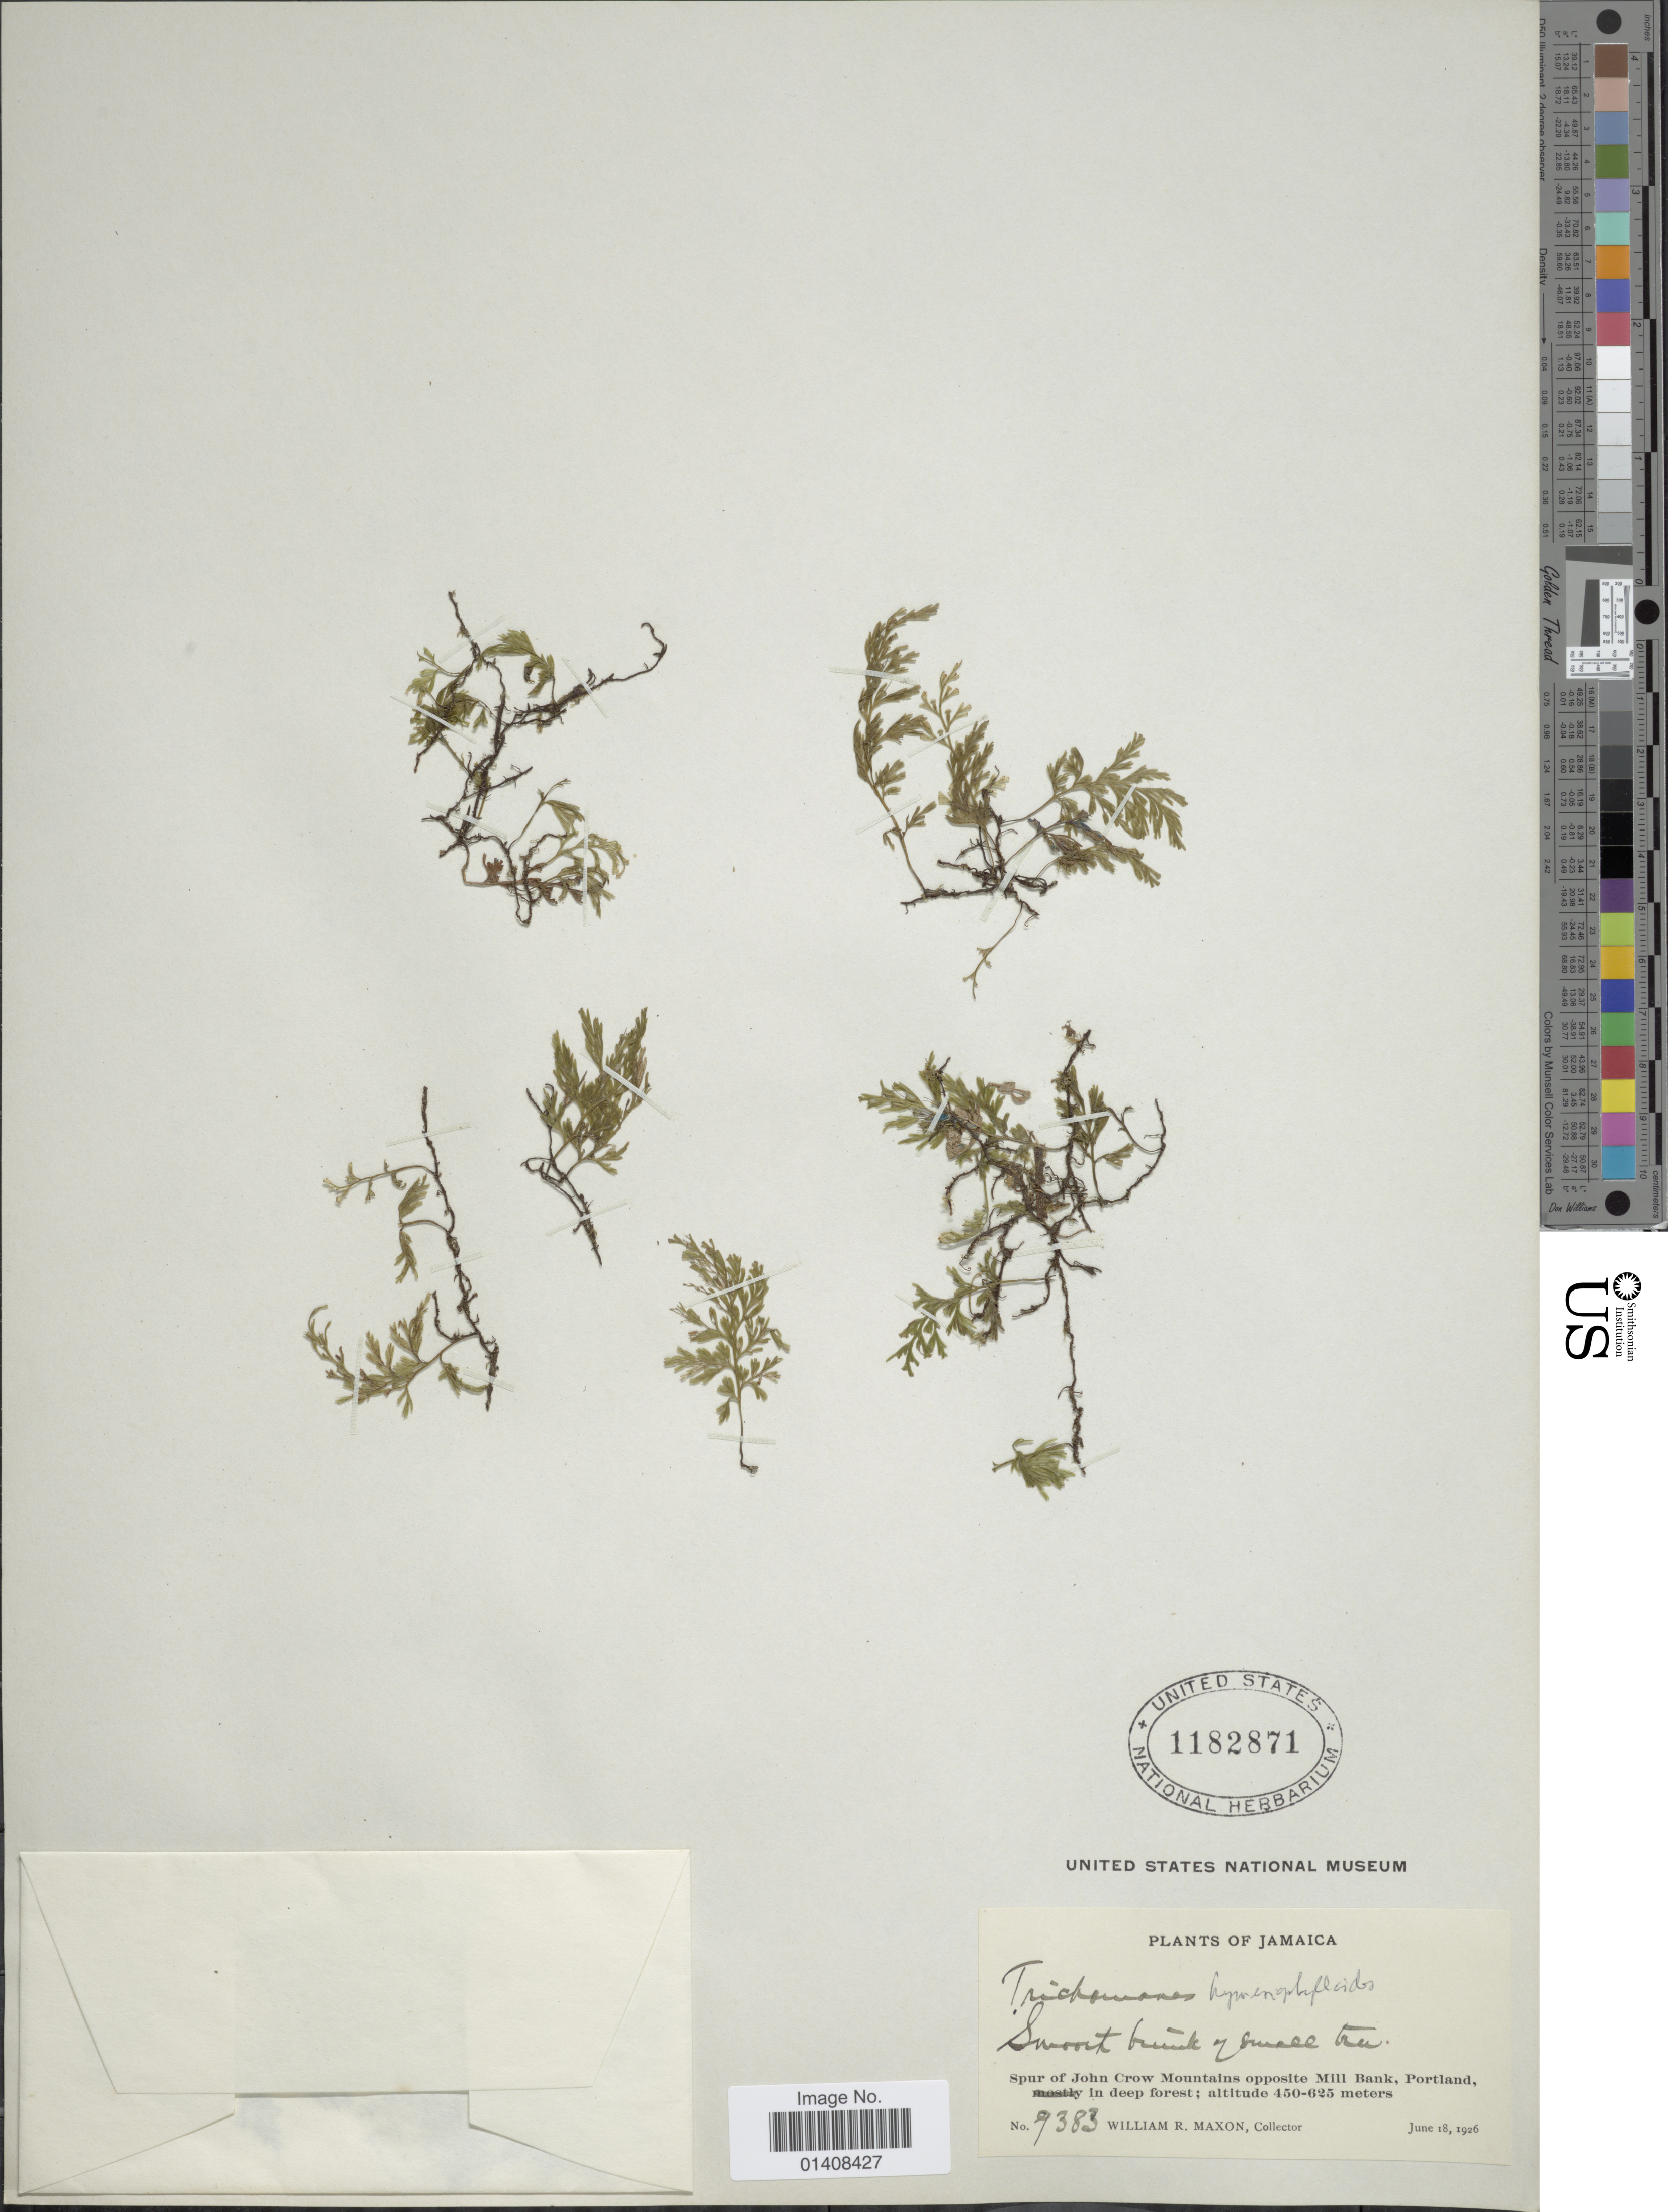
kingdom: Plantae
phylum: Tracheophyta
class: Polypodiopsida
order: Hymenophyllales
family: Hymenophyllaceae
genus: Trichomanes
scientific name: Trichomanes sp.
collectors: W. R. Maxon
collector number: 9383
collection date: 1926-06-18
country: Jamaica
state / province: Portland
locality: Spur of John Crow mountains opposite Mill Bank, Portland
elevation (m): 450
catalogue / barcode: US 1182871